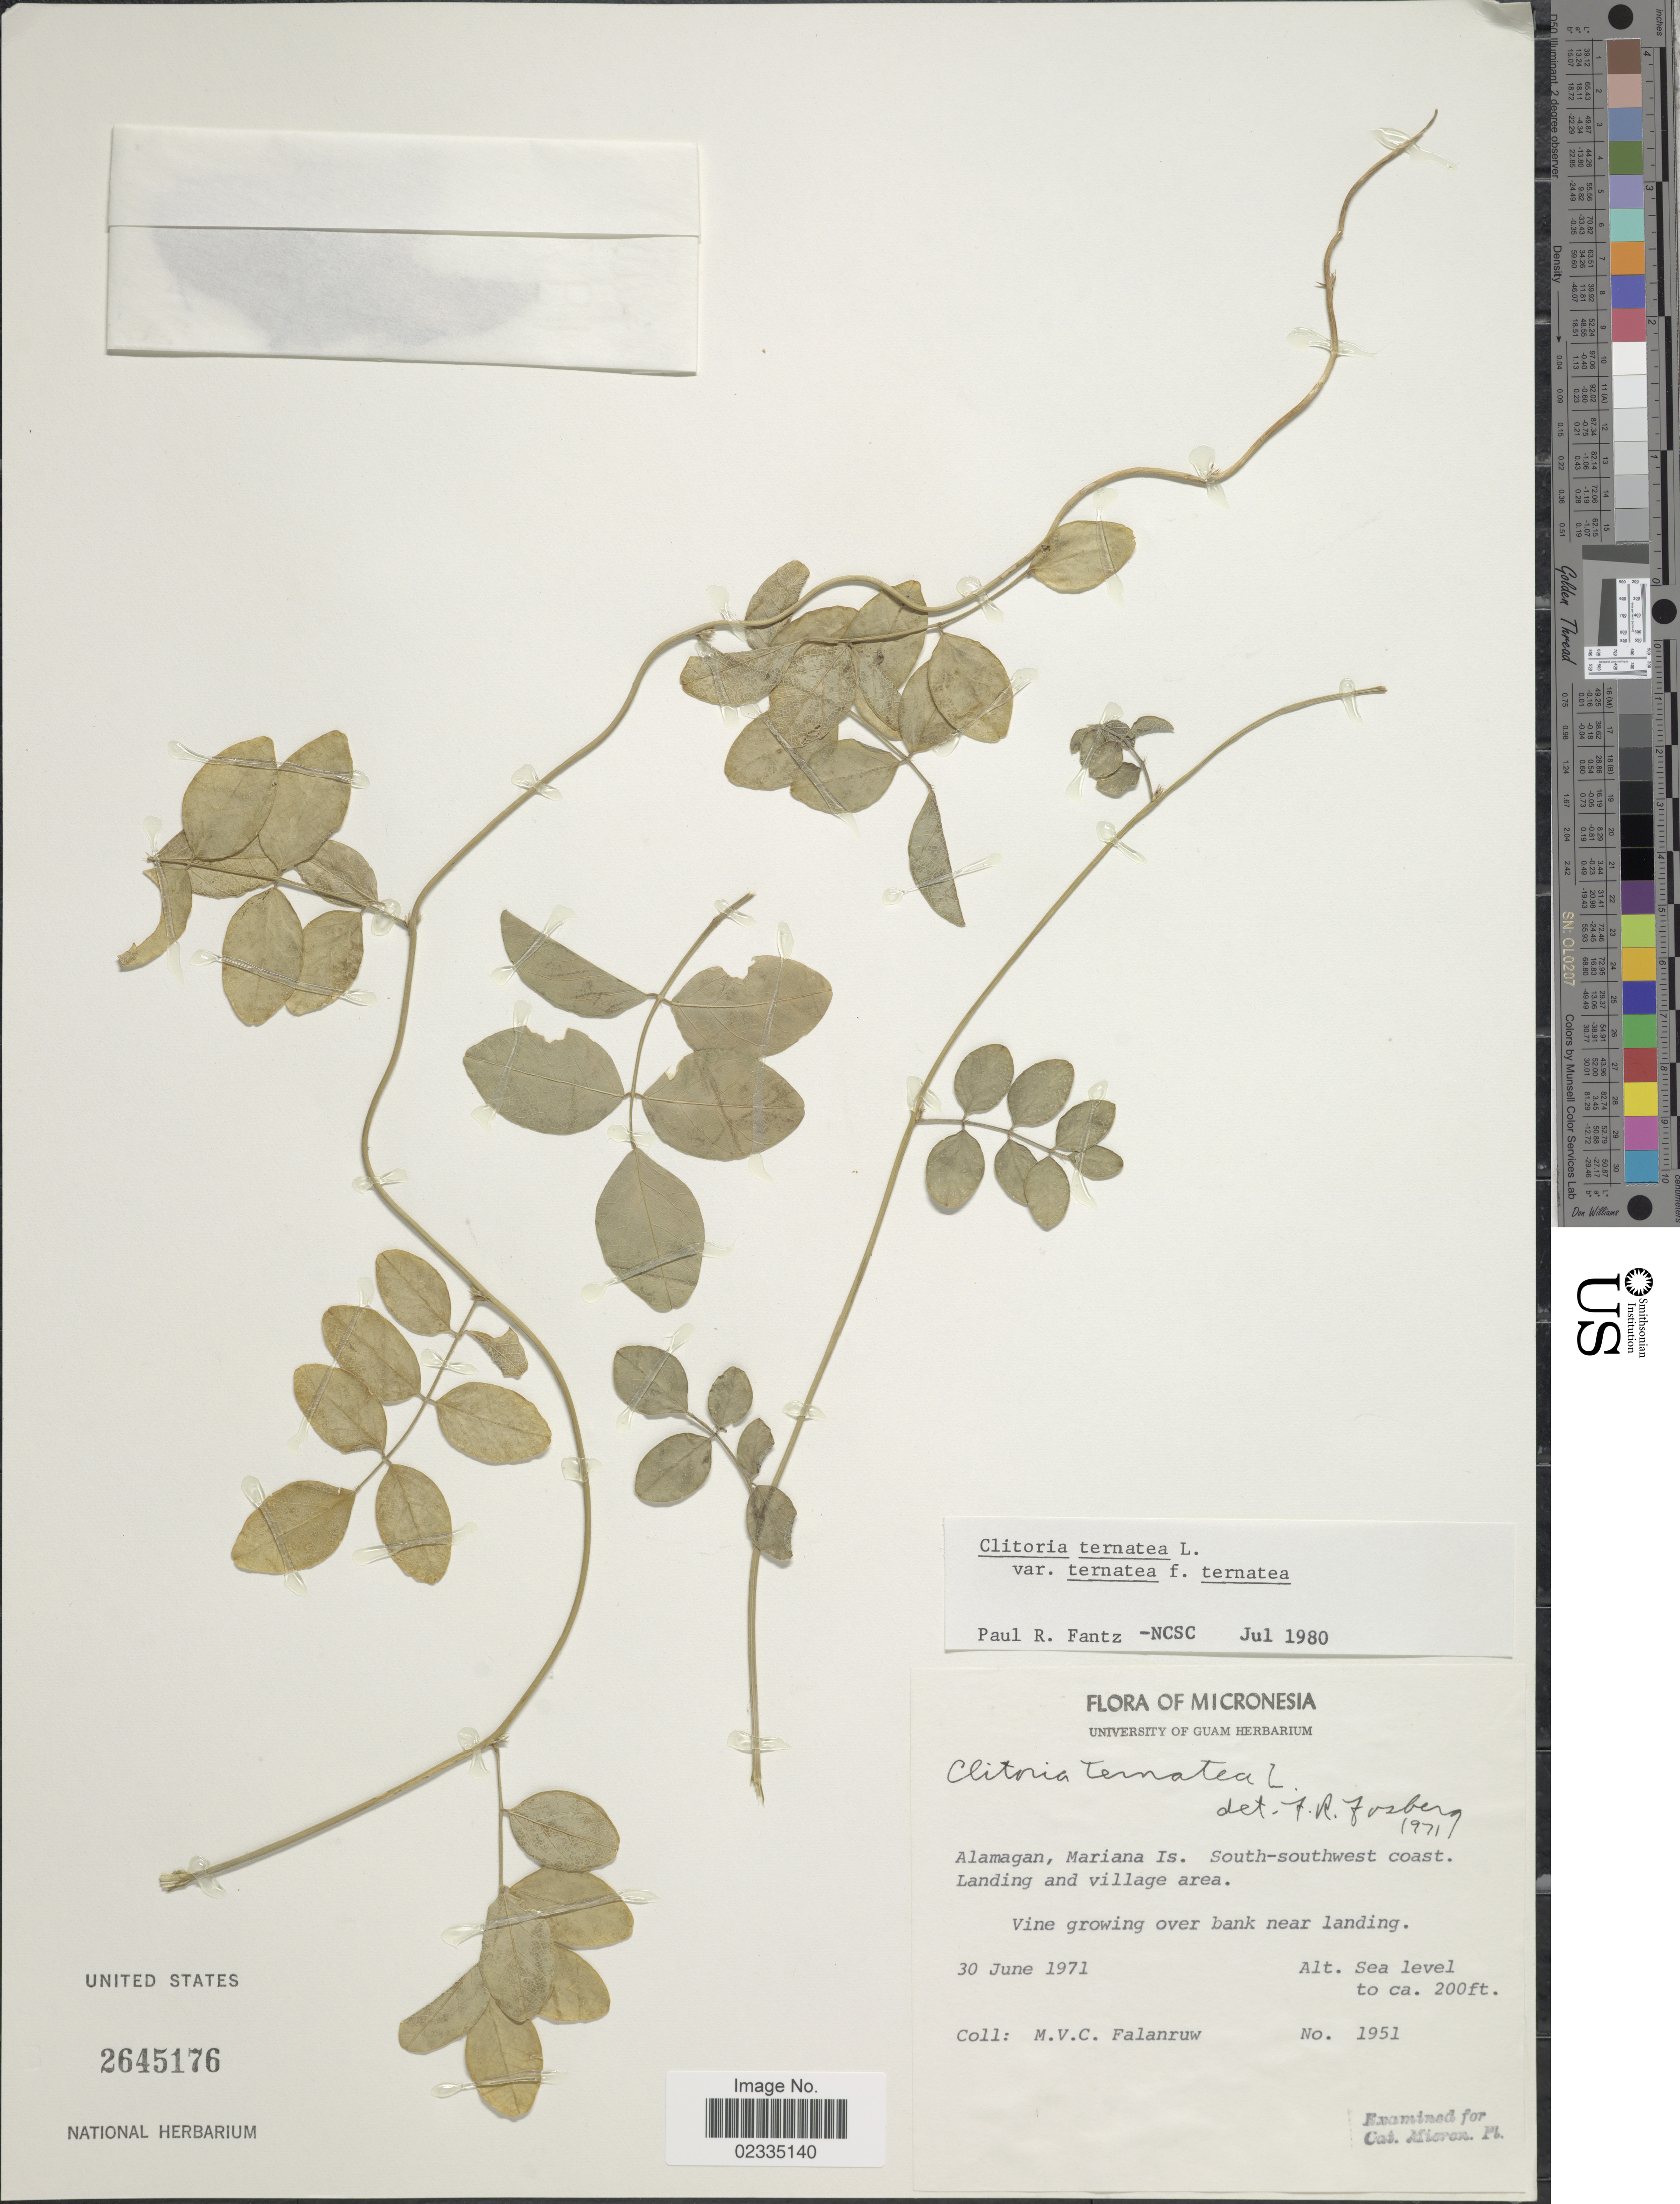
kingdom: Plantae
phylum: Tracheophyta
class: Magnoliopsida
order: Fabales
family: Fabaceae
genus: Clitoria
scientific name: Clitoria ternatea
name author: L.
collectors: M. V. Falanruw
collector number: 1951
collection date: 1971-06-30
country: Northern Mariana Islands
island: Alamagan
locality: Alamagan, Mariana Is. South-southwest coast. landing and village area, Vine growing over bank near landing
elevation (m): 0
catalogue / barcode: US 2645176